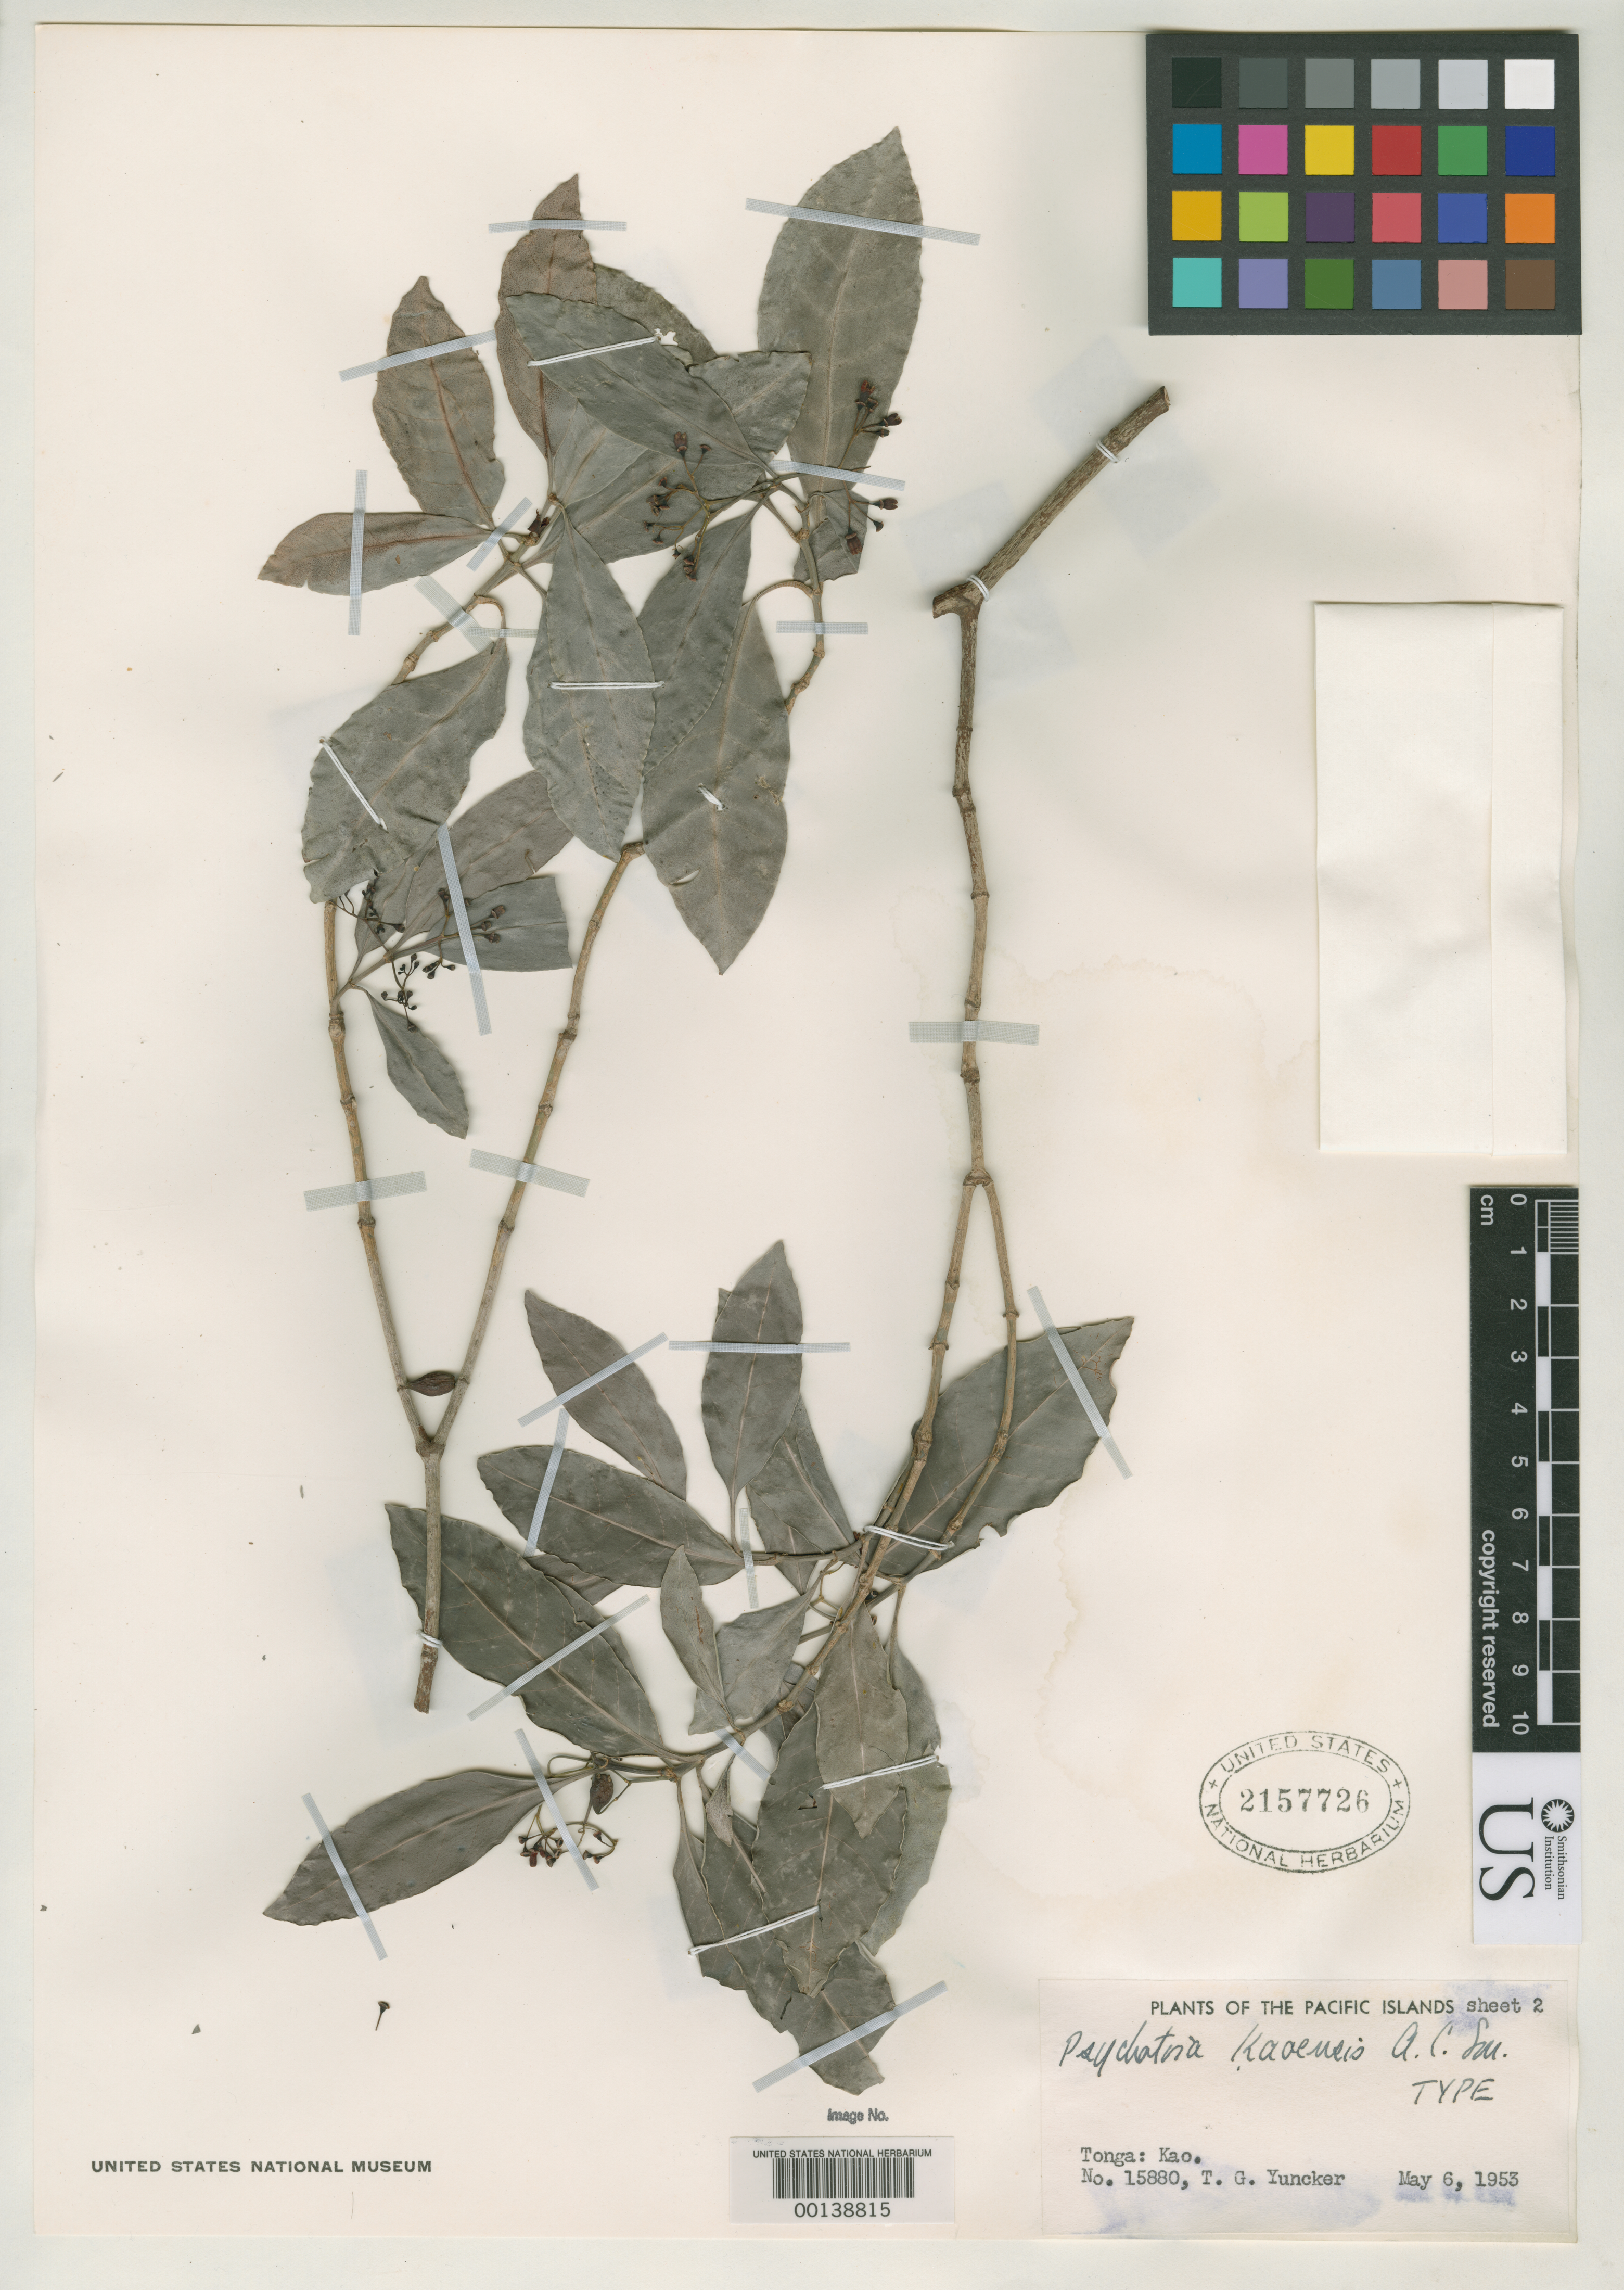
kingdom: Plantae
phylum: Tracheophyta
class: Magnoliopsida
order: Gentianales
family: Rubiaceae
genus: Psychotria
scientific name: Psychotria kaoensis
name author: A.C. Sm.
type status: Holotype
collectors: T. G. Yuncker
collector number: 15880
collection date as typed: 06 May 1953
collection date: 1953-05-06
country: Tonga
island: Kao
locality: Kao.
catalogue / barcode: US 2157726